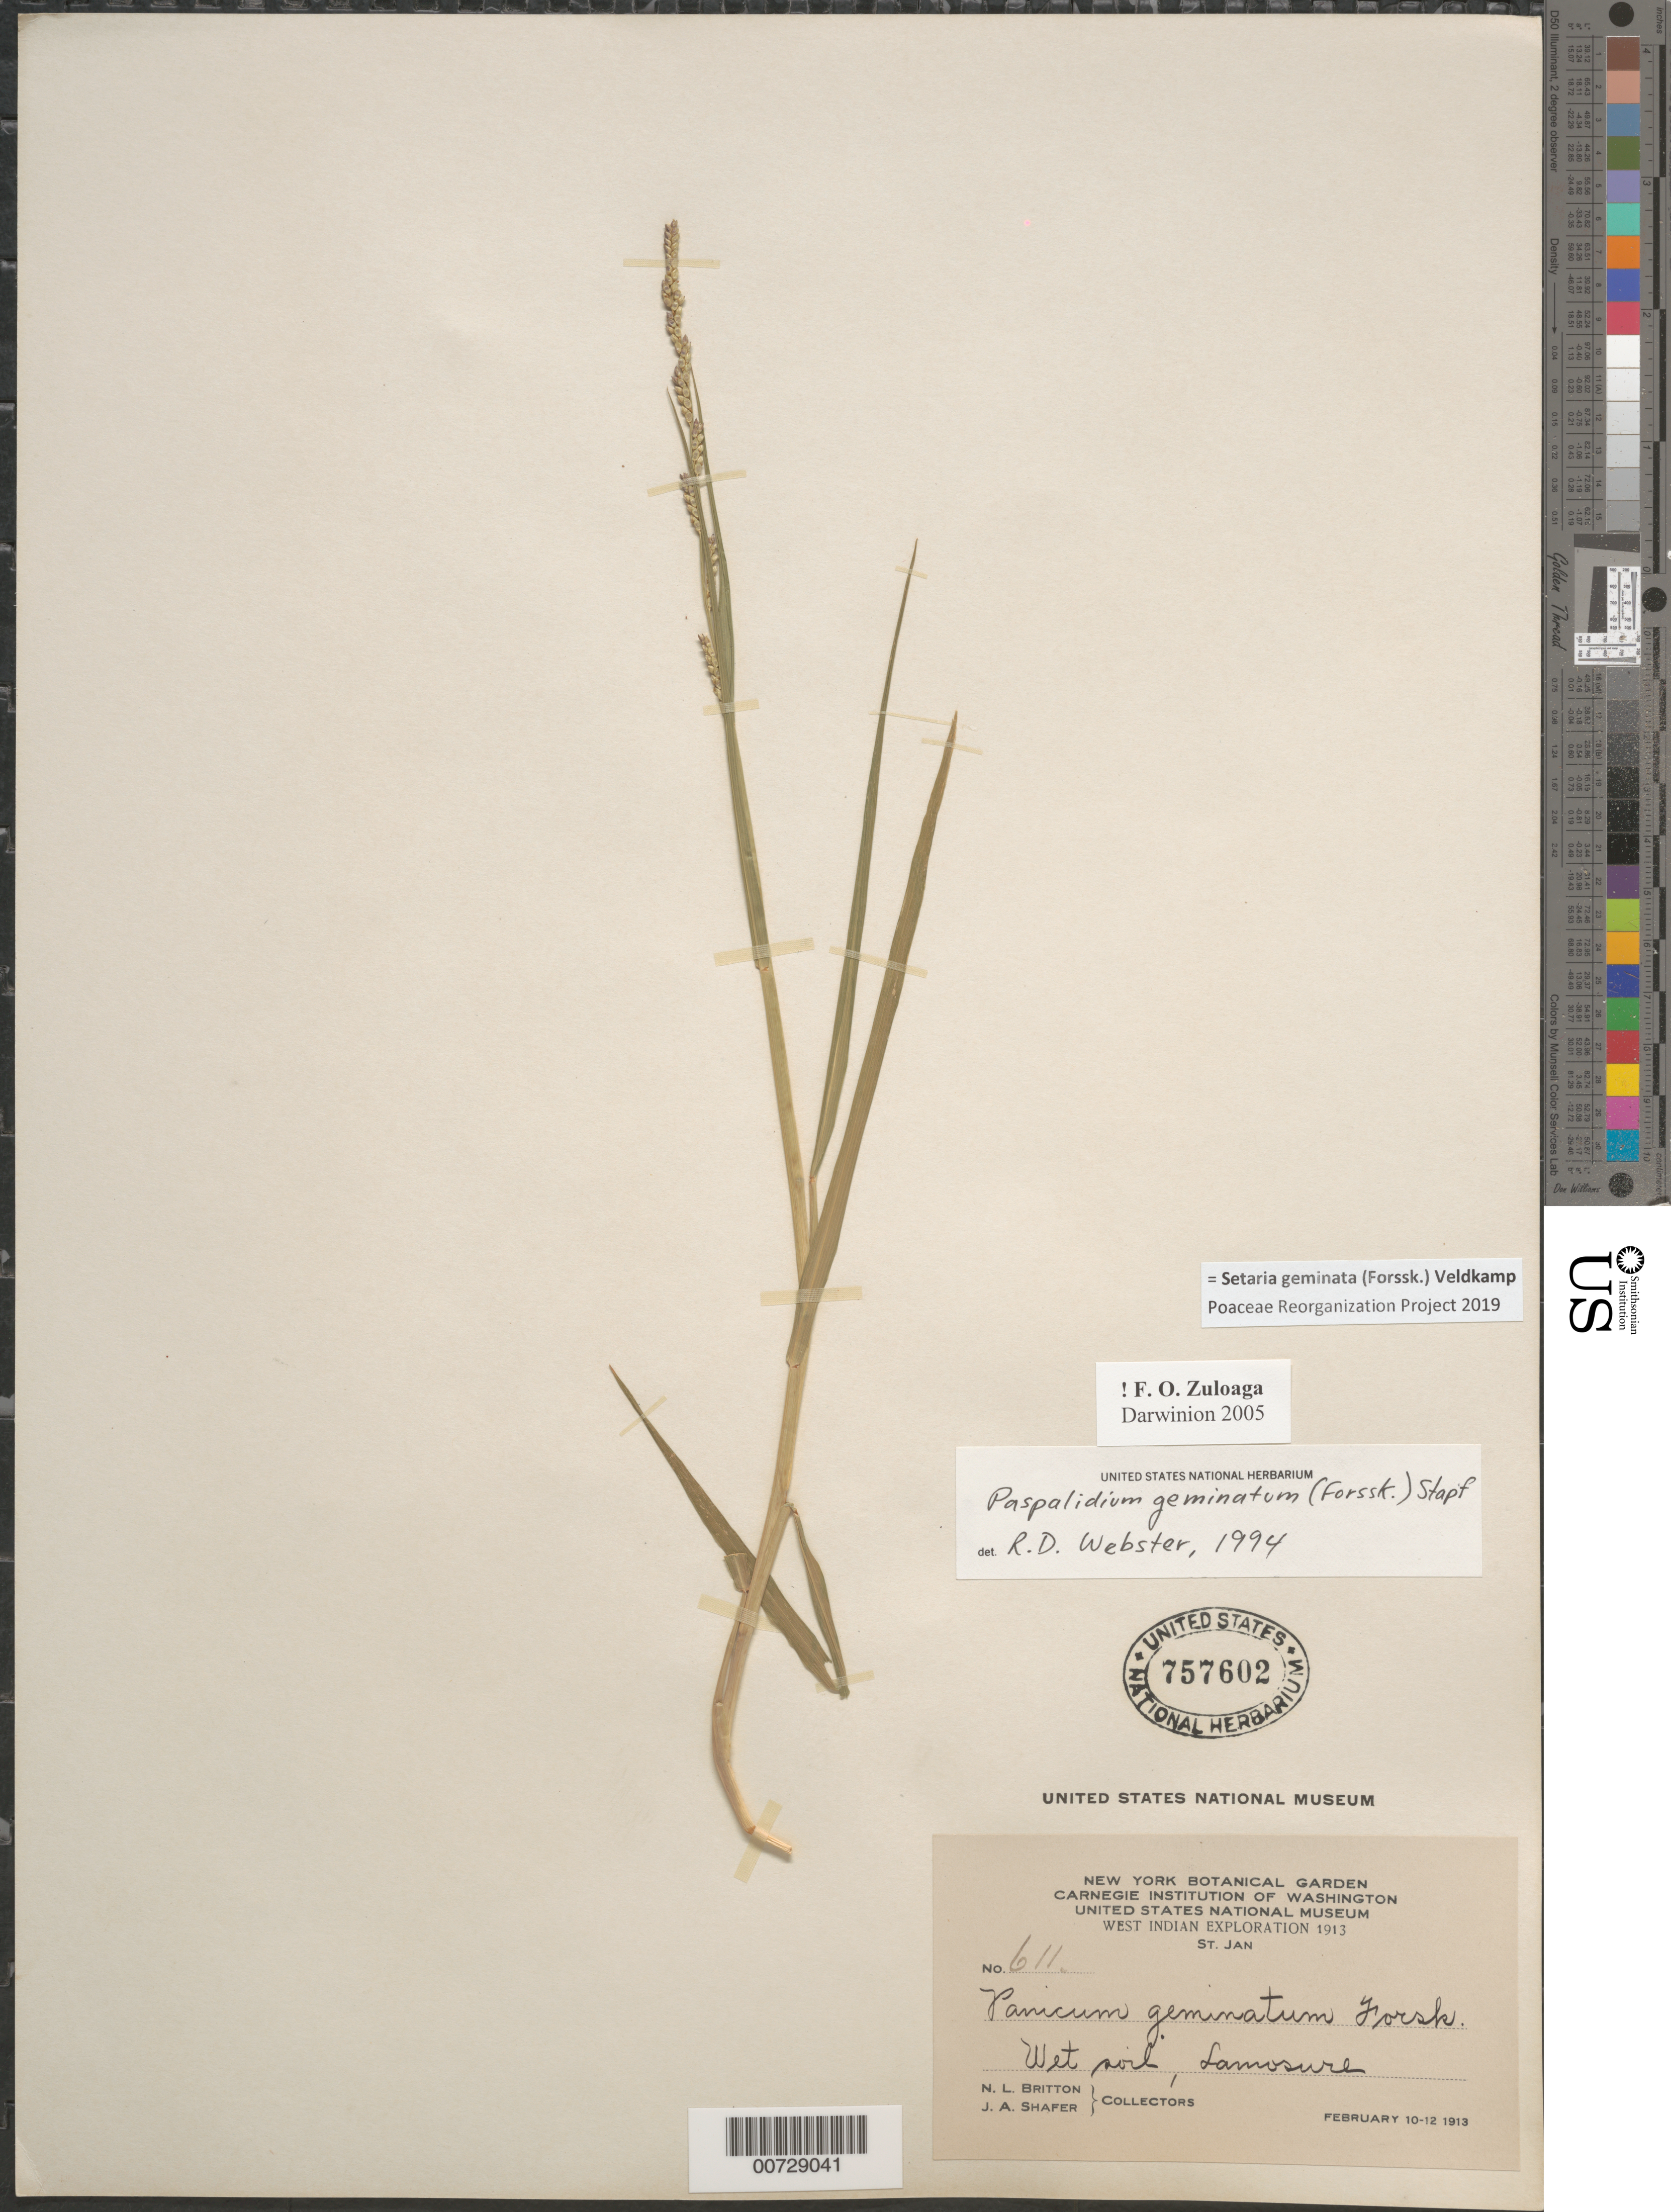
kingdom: Plantae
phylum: Tracheophyta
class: Liliopsida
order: Poales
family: Poaceae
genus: Paspalidium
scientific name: Paspalidium geminatum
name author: (Forssk.) Stapf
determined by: Webster, Robert D.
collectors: N. Britton & J. A. Shafer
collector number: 611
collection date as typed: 10 Feb 1913 to 12 Feb 1913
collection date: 1913-02-10/1913-02-12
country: U.S. Virgin Islands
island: St. John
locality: St. John; Lameshur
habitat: Wet soil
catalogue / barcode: US 757602